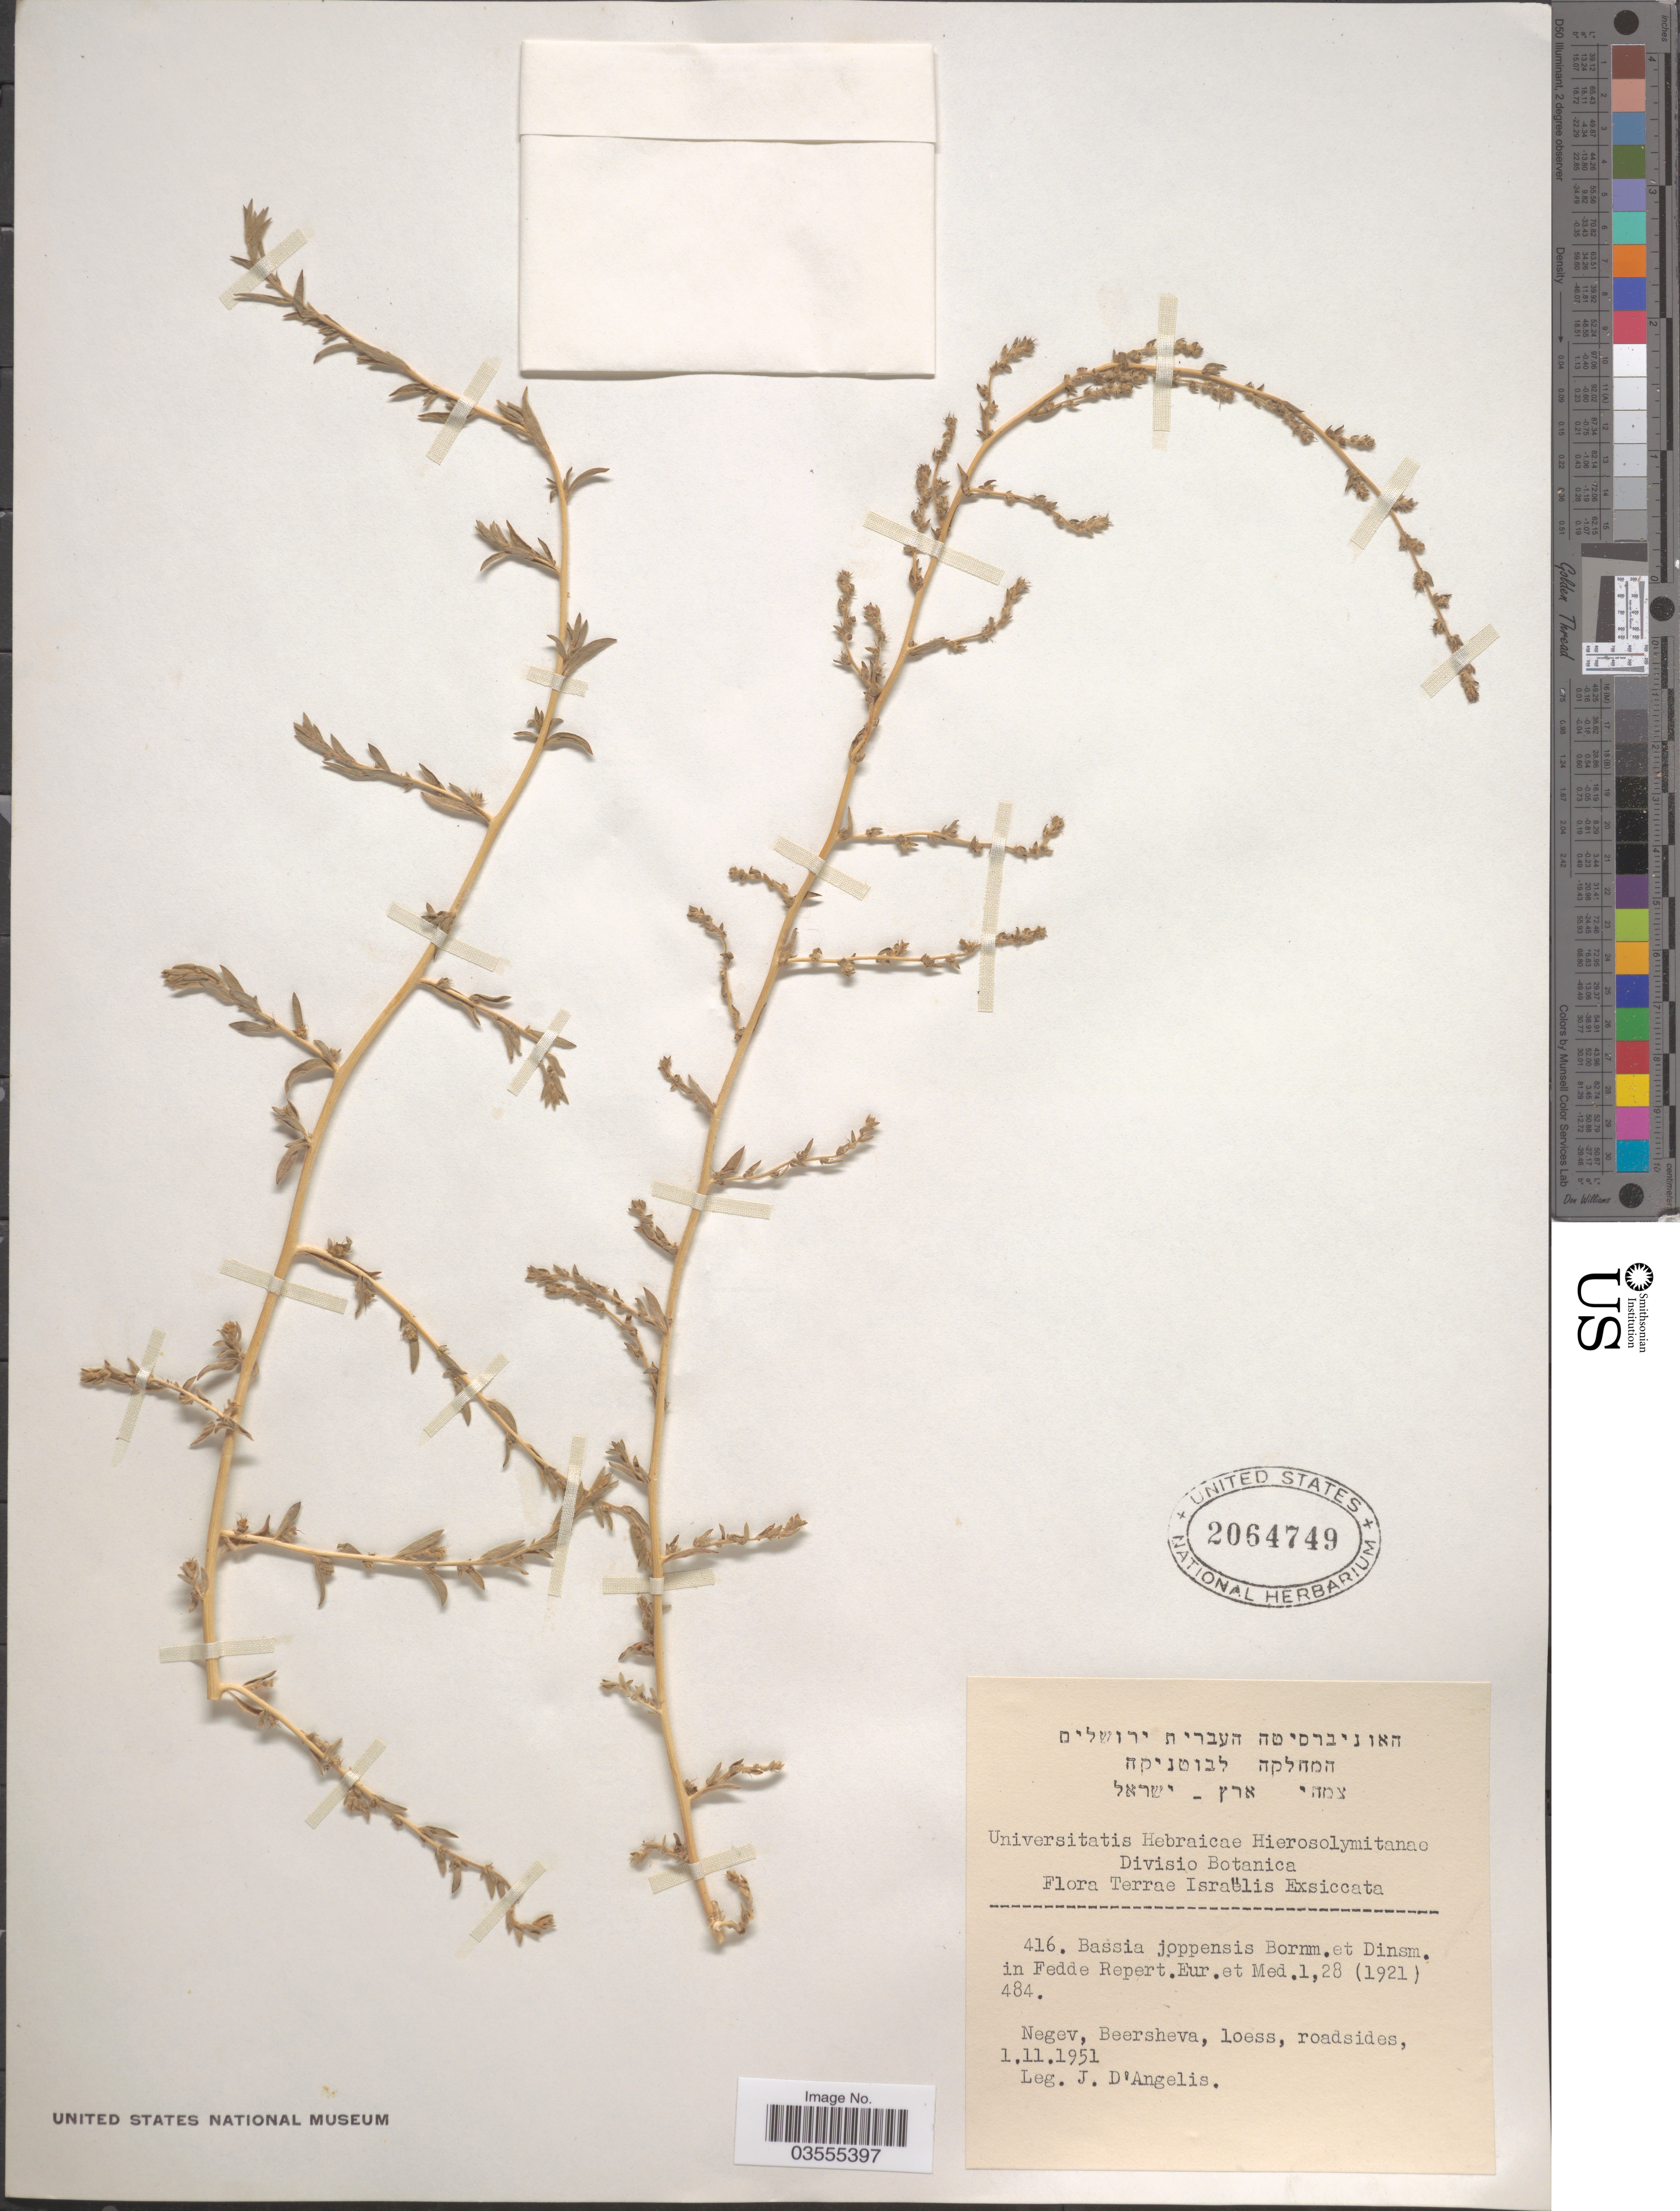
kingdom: Plantae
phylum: Tracheophyta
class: Magnoliopsida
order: Caryophyllales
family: Amaranthaceae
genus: Bassia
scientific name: Bassia indica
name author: (Wight) A.J. Scott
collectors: J. D'angelis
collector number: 416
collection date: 1951-11-01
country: Israel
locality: Negev, Beersheva.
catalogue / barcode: US 2064749